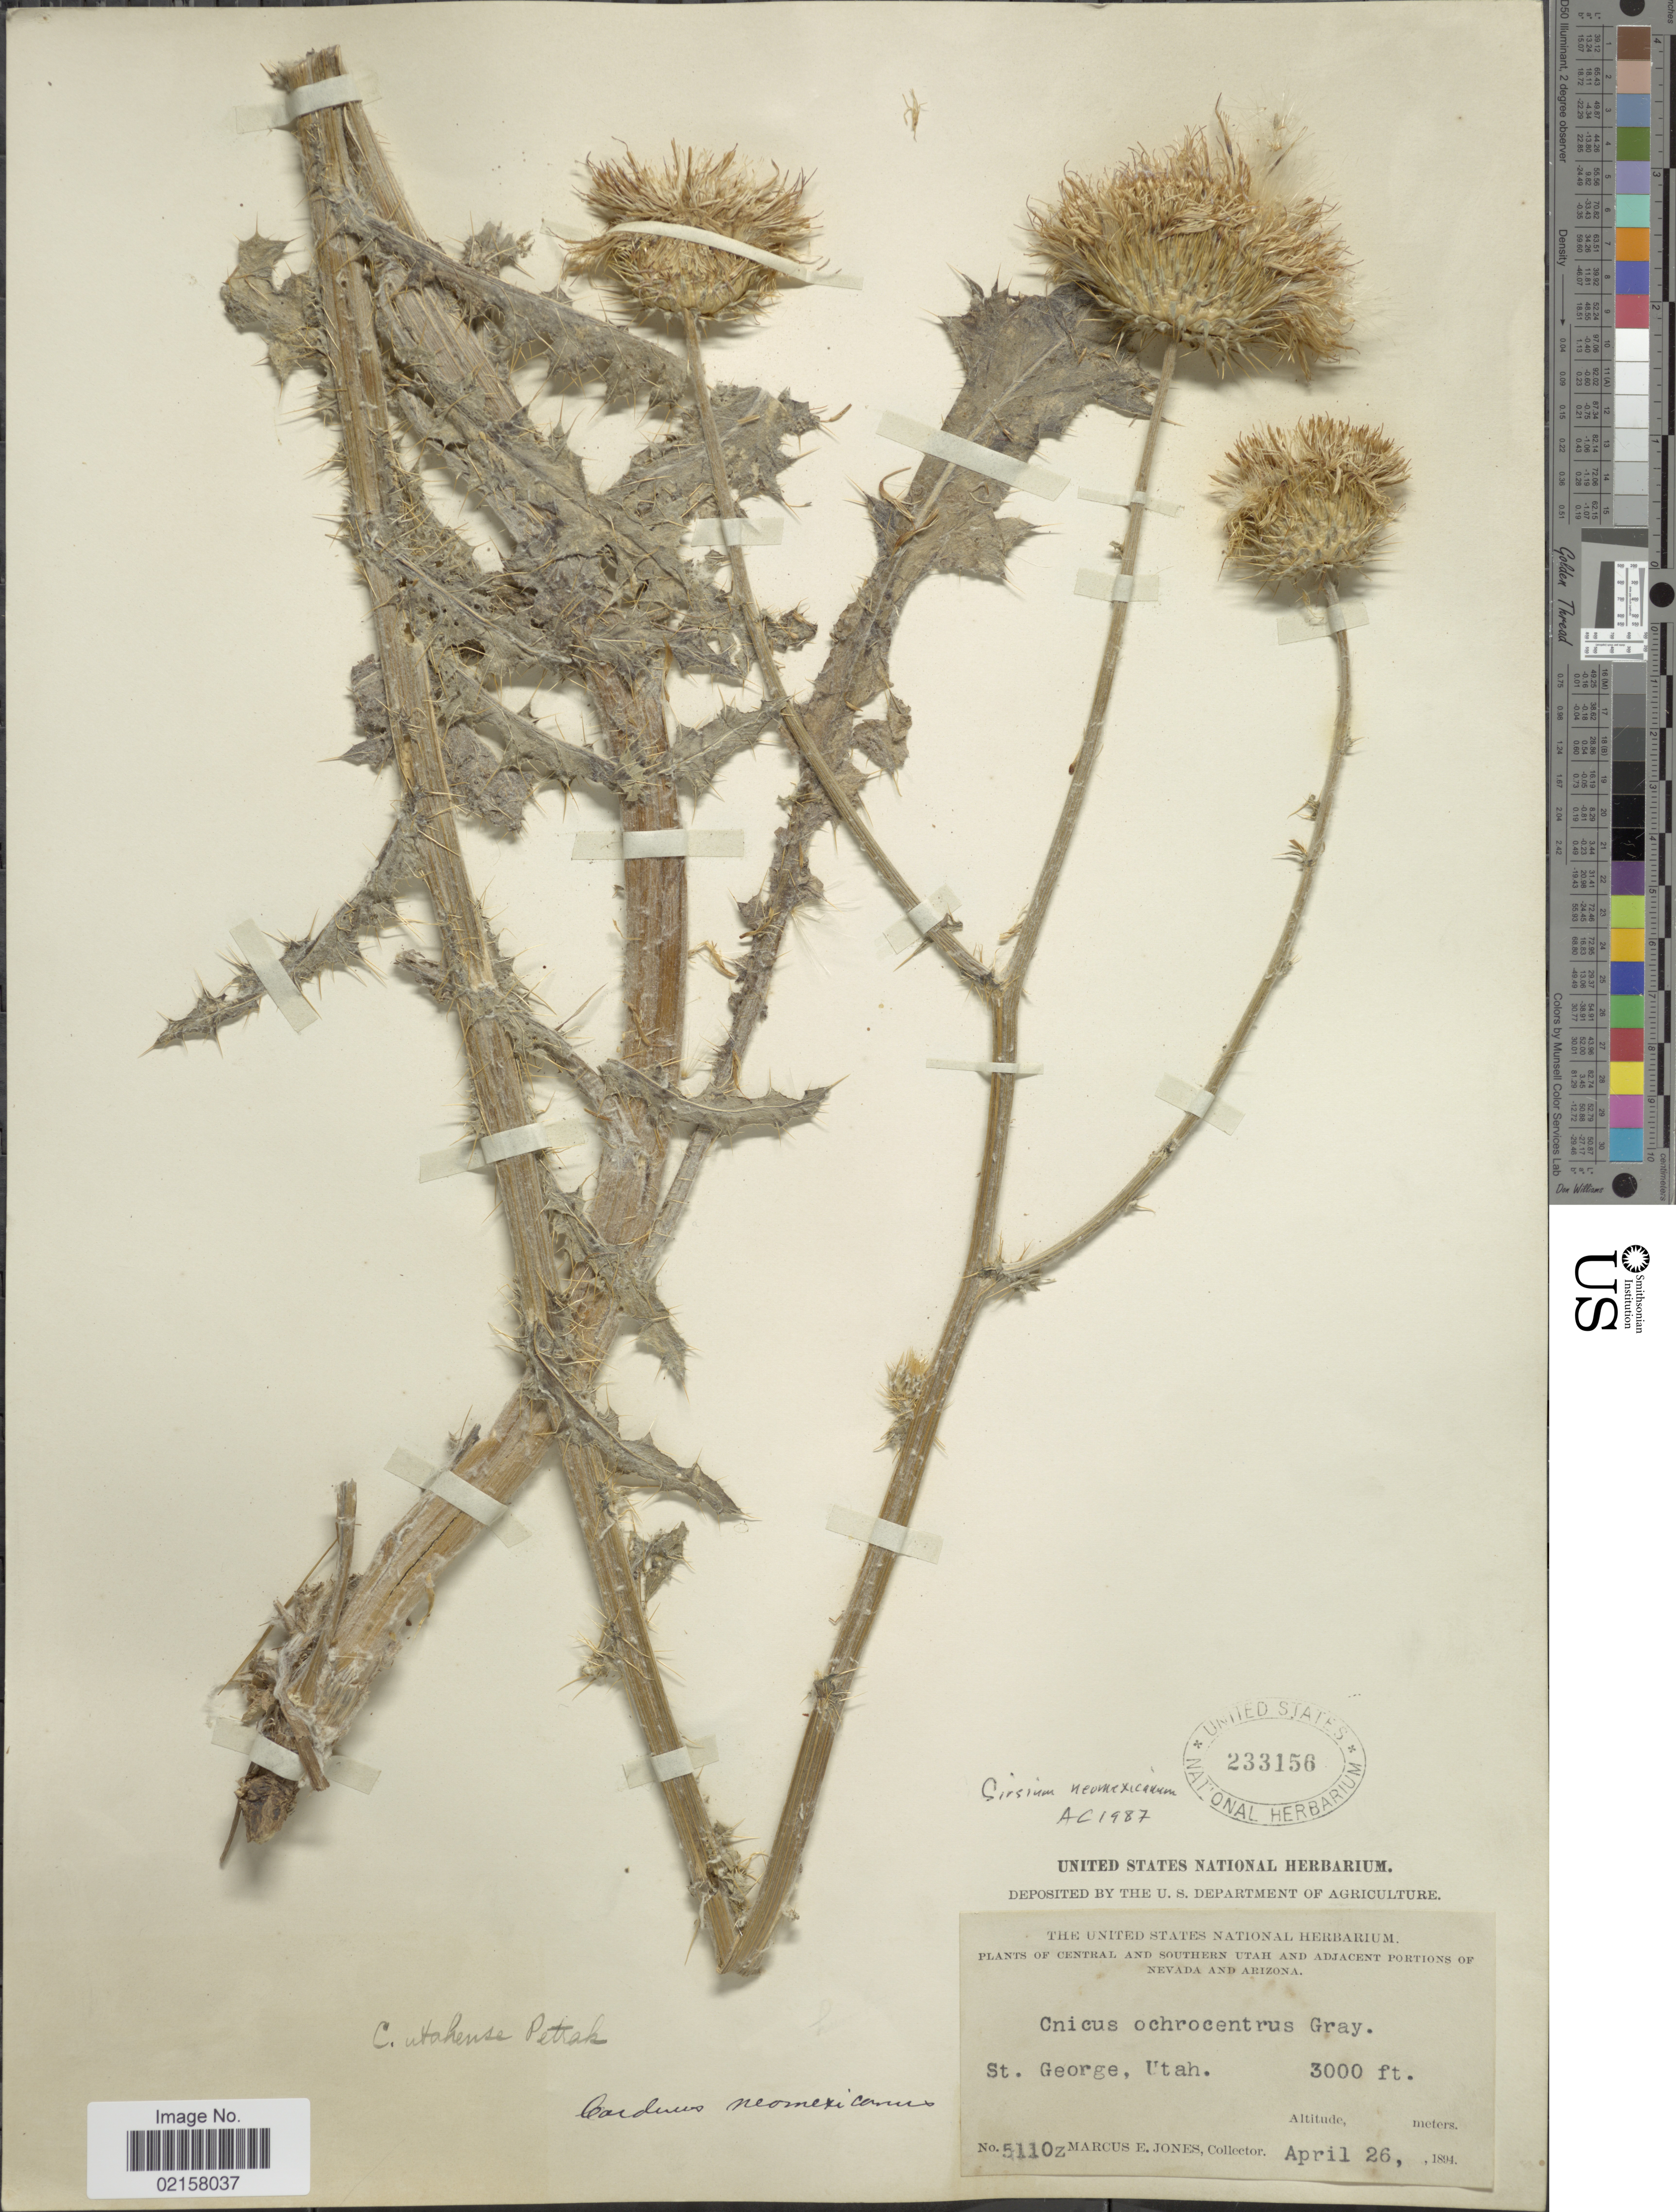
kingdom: Plantae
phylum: Tracheophyta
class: Magnoliopsida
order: Asterales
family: Asteraceae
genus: Cirsium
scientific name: Cirsium neomexicanum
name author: A. Gray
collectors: M. E. Jones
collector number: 5110z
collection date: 1894-04-26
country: United States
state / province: Utah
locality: St. George.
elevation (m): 914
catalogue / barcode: US 233156